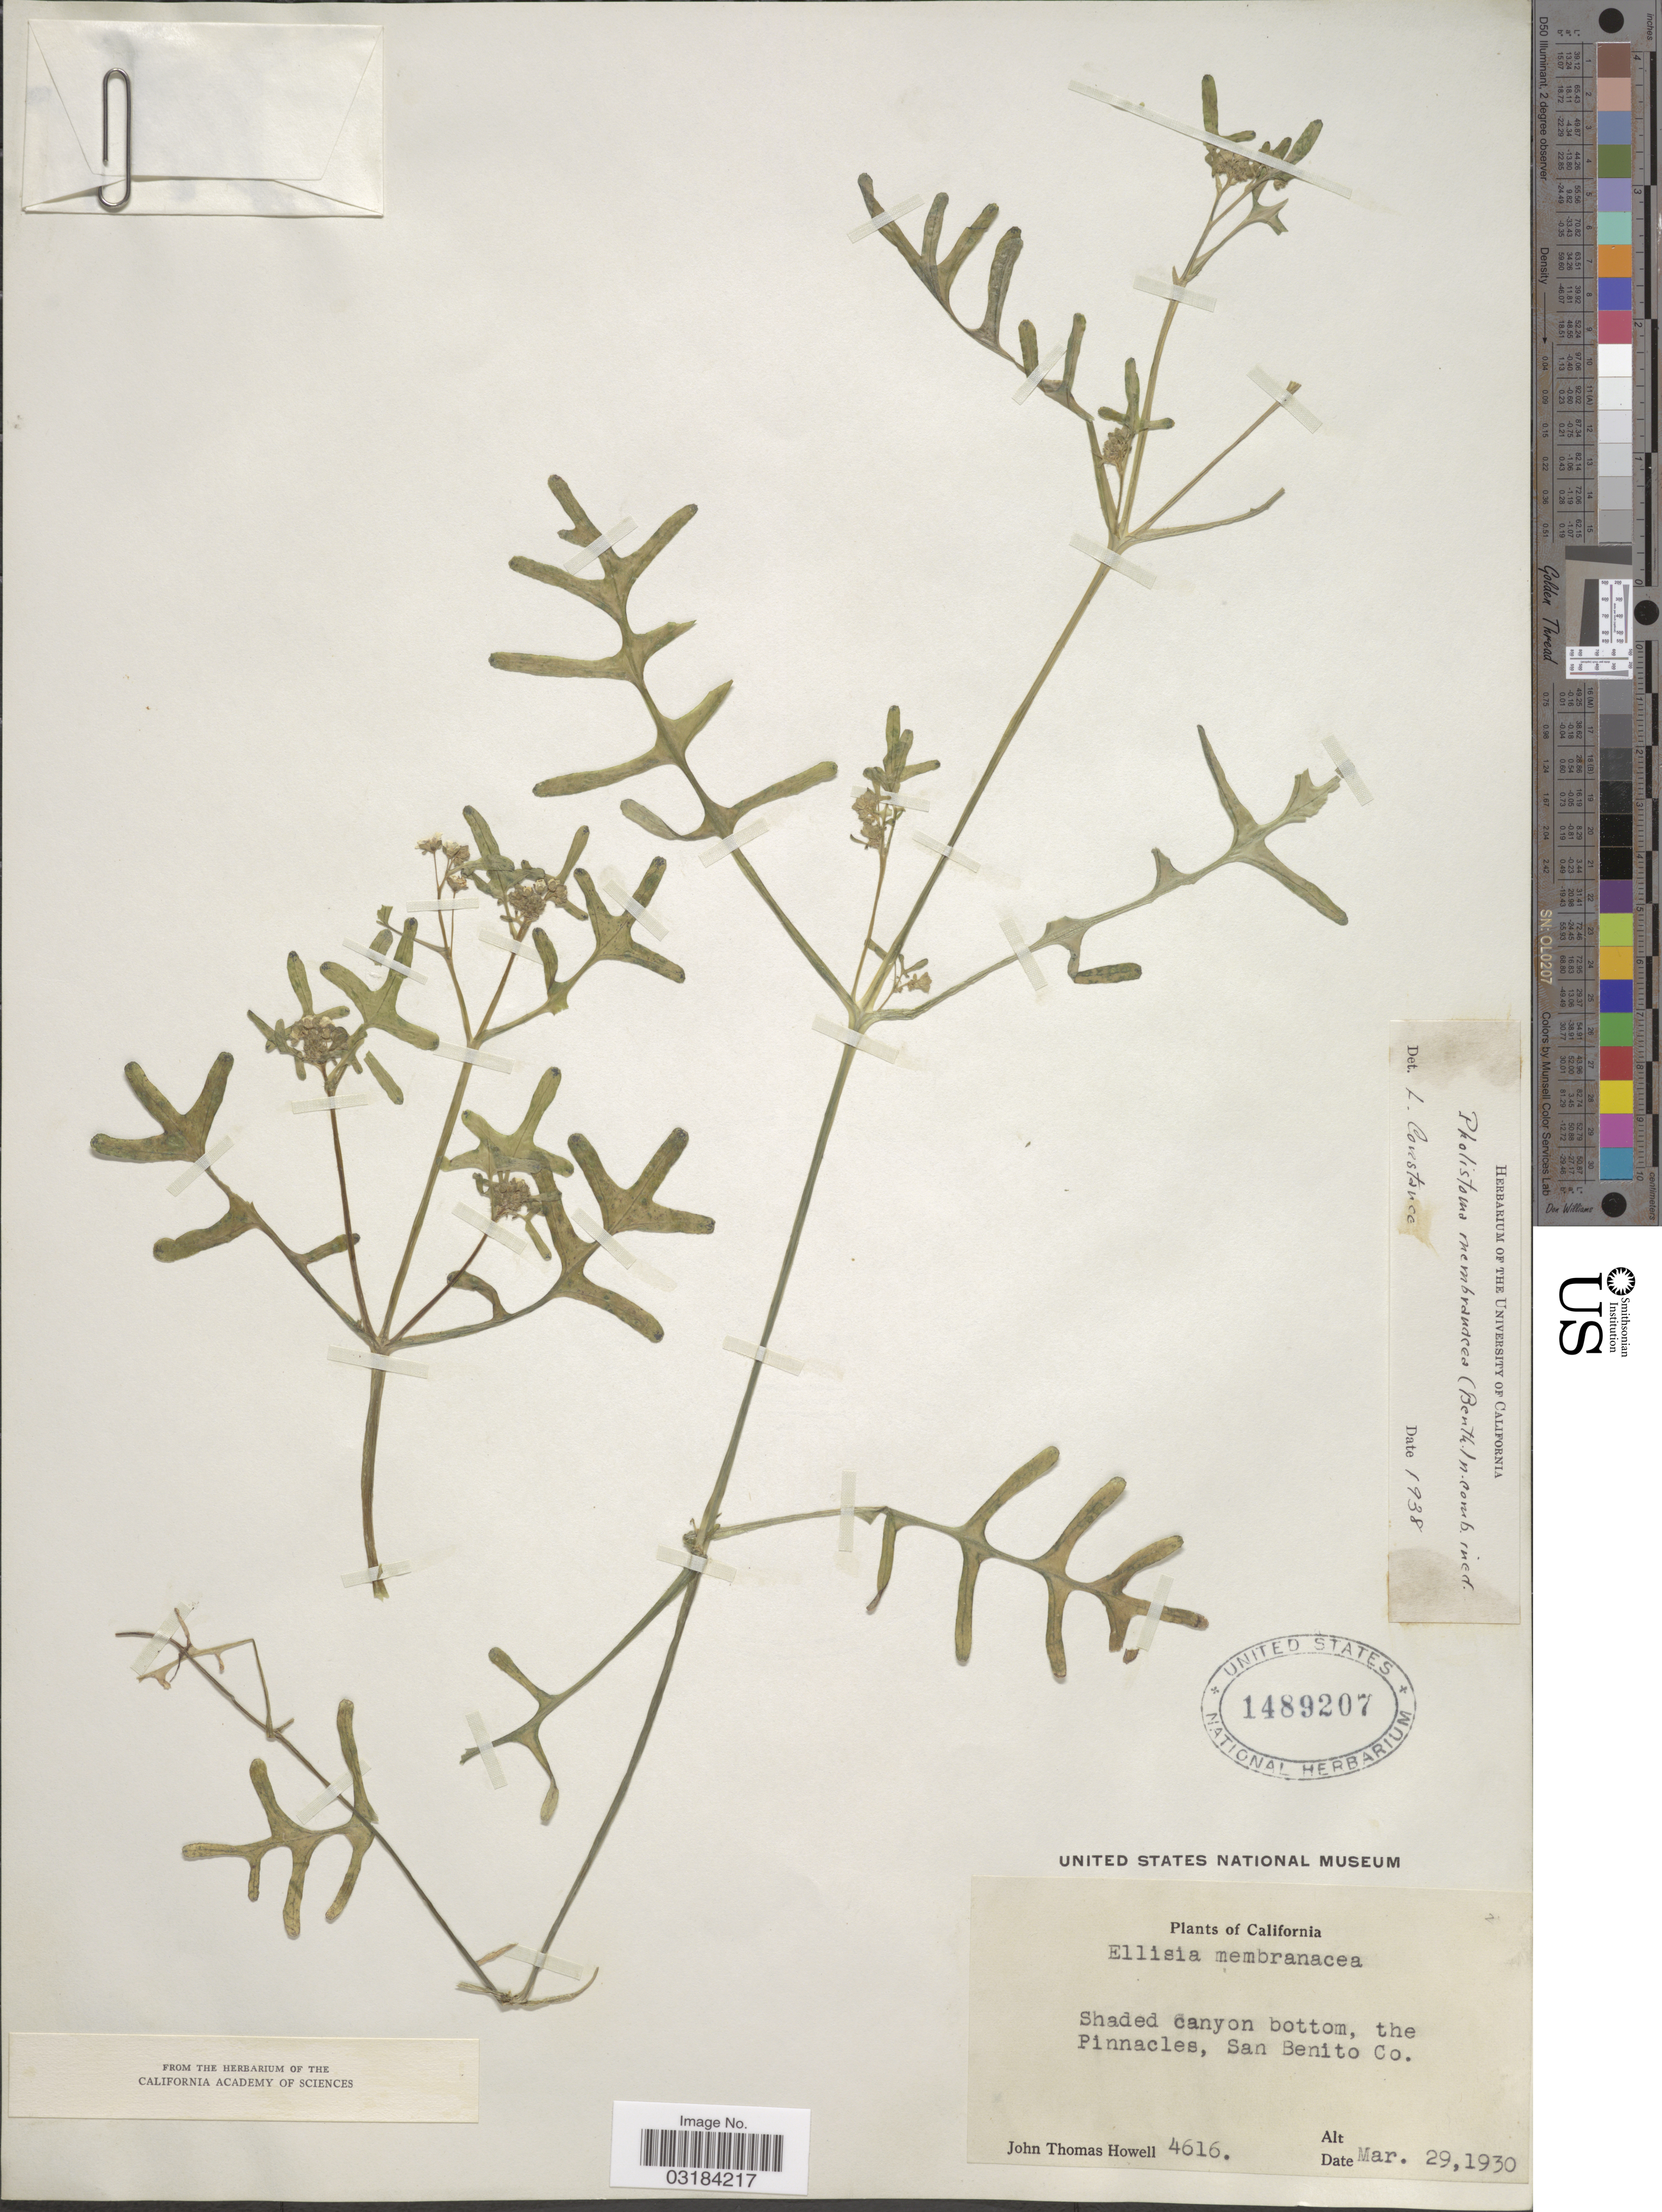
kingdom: Plantae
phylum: Tracheophyta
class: Magnoliopsida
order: Boraginales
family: Hydrophyllaceae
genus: Pholistoma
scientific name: Pholistoma membranaceum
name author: (Benth.) Constance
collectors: J. T. Howell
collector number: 4616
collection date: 1930-03-29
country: United States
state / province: California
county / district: San Benito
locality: Shaded canyon bottom, the Pinnacles, San Benito Co.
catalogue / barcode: US 1489207